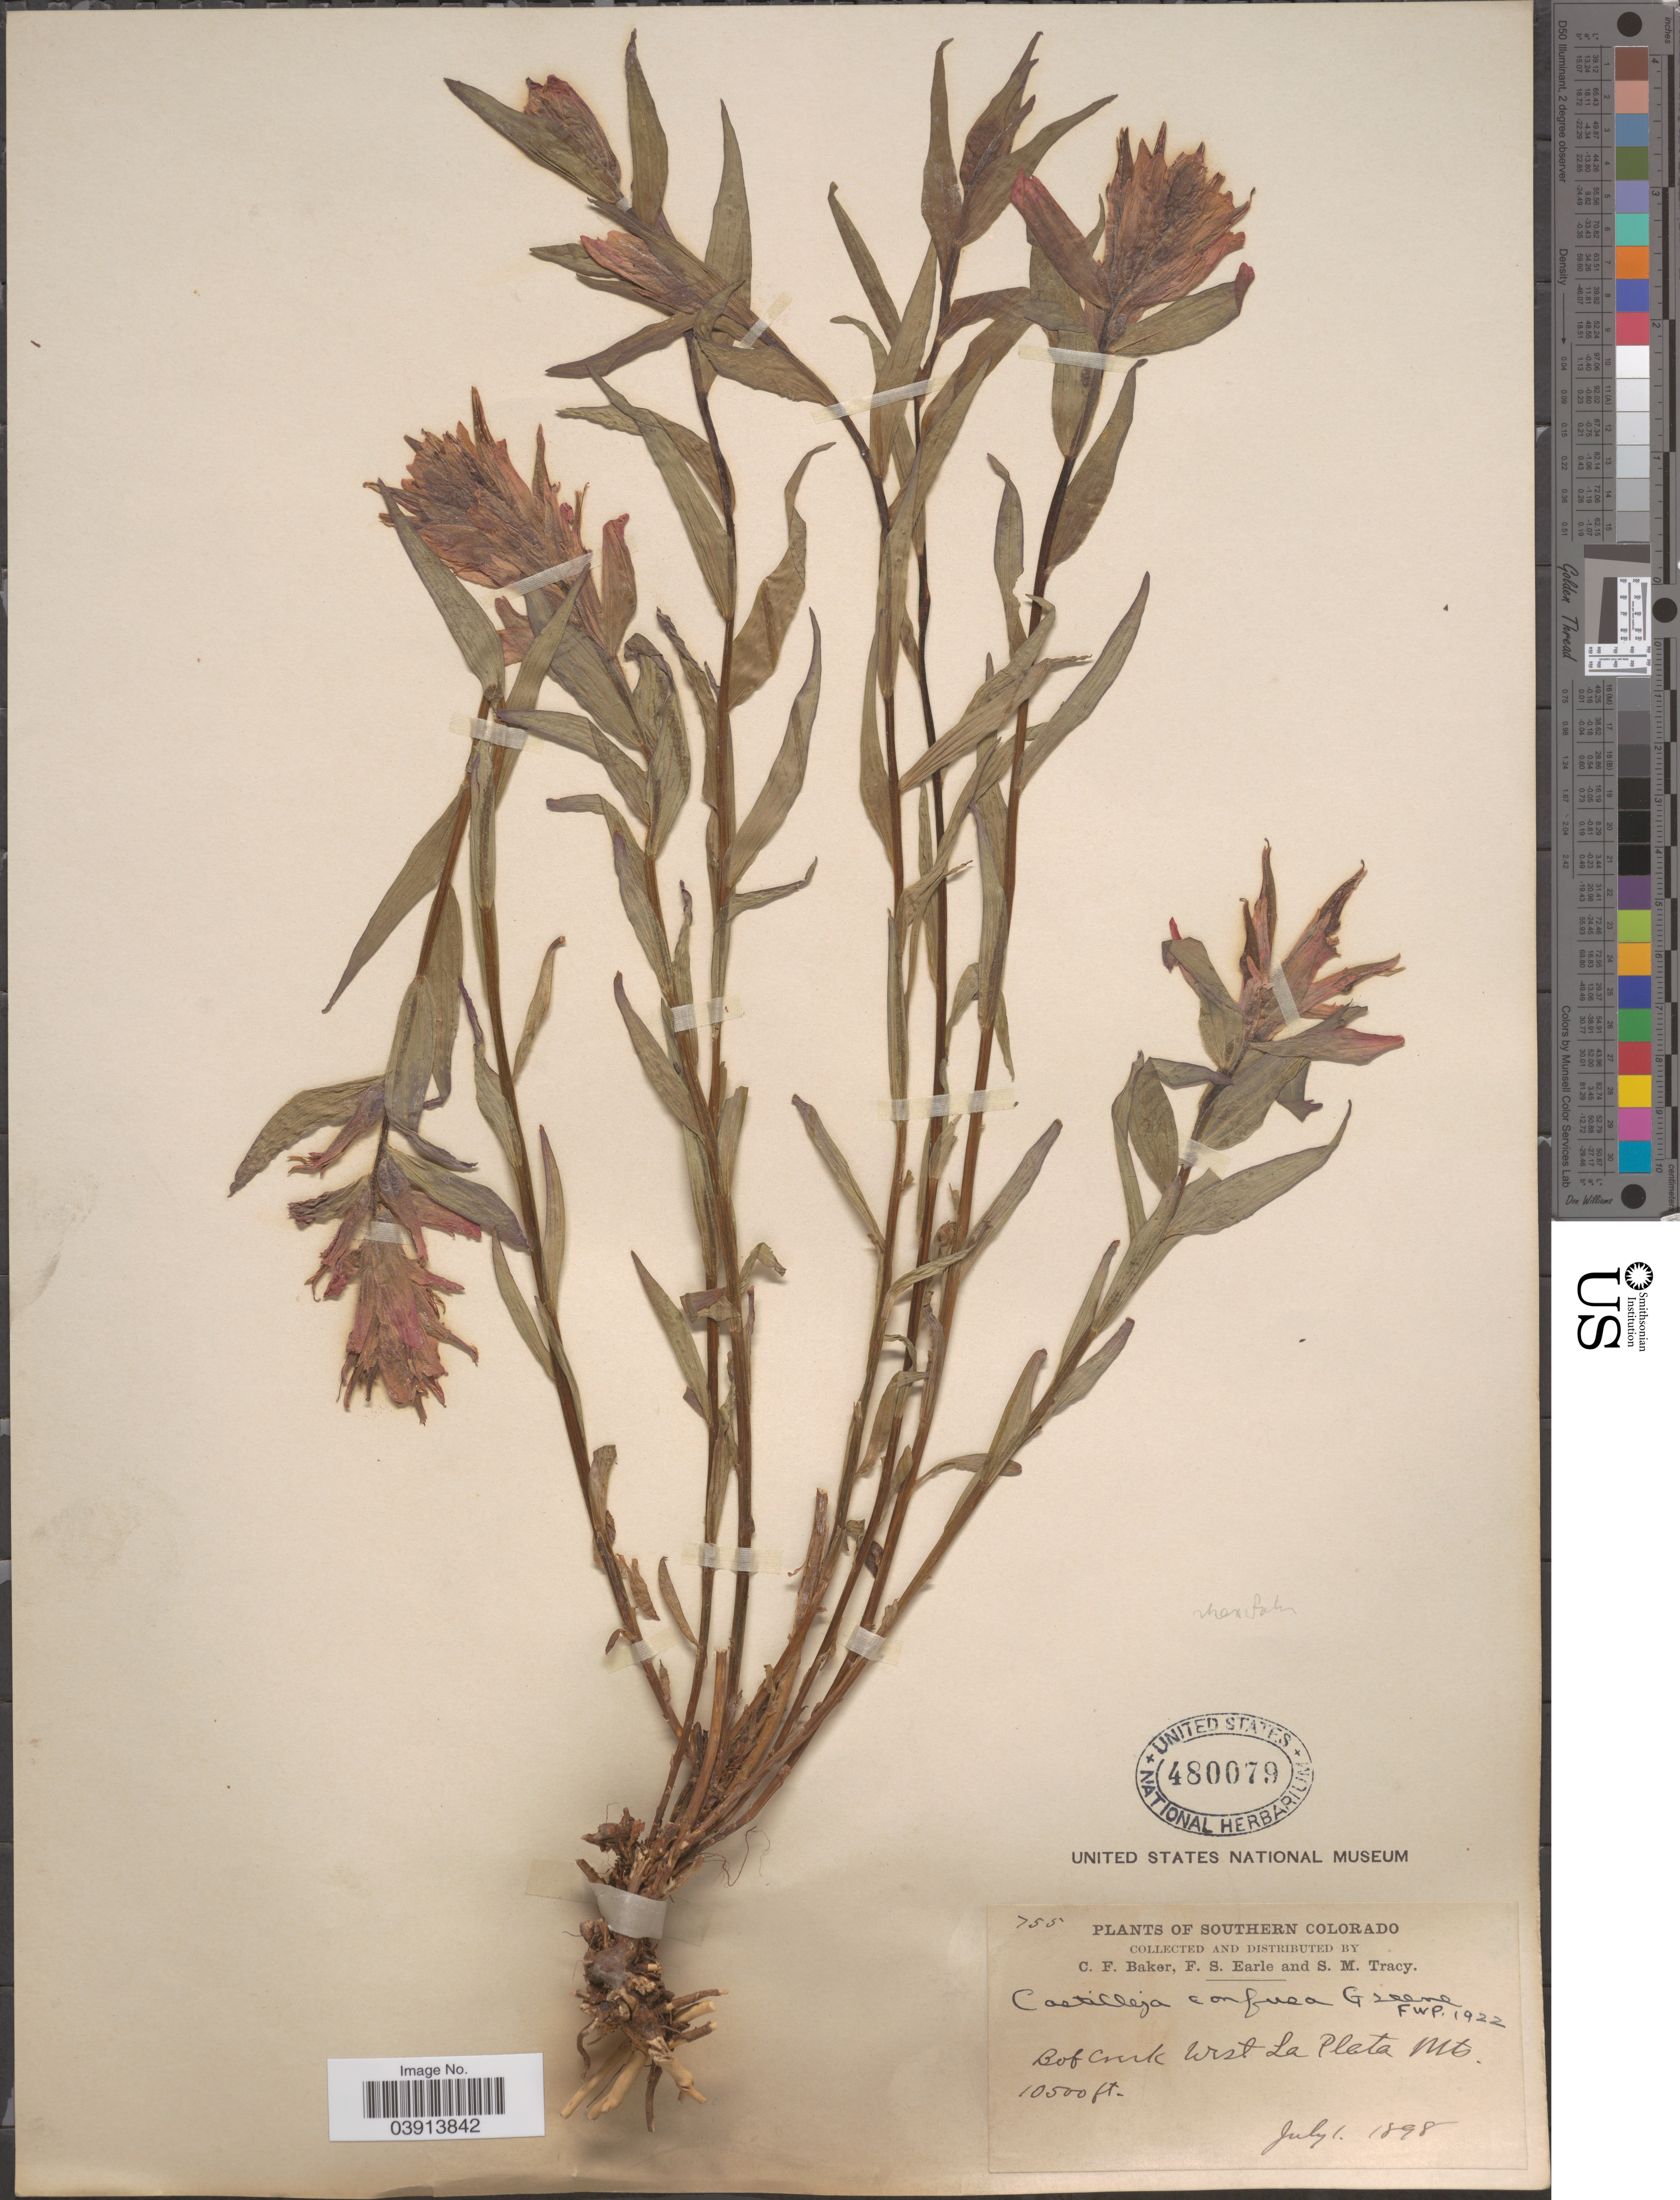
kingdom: Plantae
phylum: Tracheophyta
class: Magnoliopsida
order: Lamiales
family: Orobanchaceae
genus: Castilleja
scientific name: Castilleja rhexiifolia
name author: Rydb.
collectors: C. F. Baker, F. S. Earle & S. M. Tracy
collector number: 755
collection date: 1898-07-01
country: United States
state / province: Colorado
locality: Southern Colorado. Bob Creek west La Plata Mts.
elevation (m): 3200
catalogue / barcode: US 480079